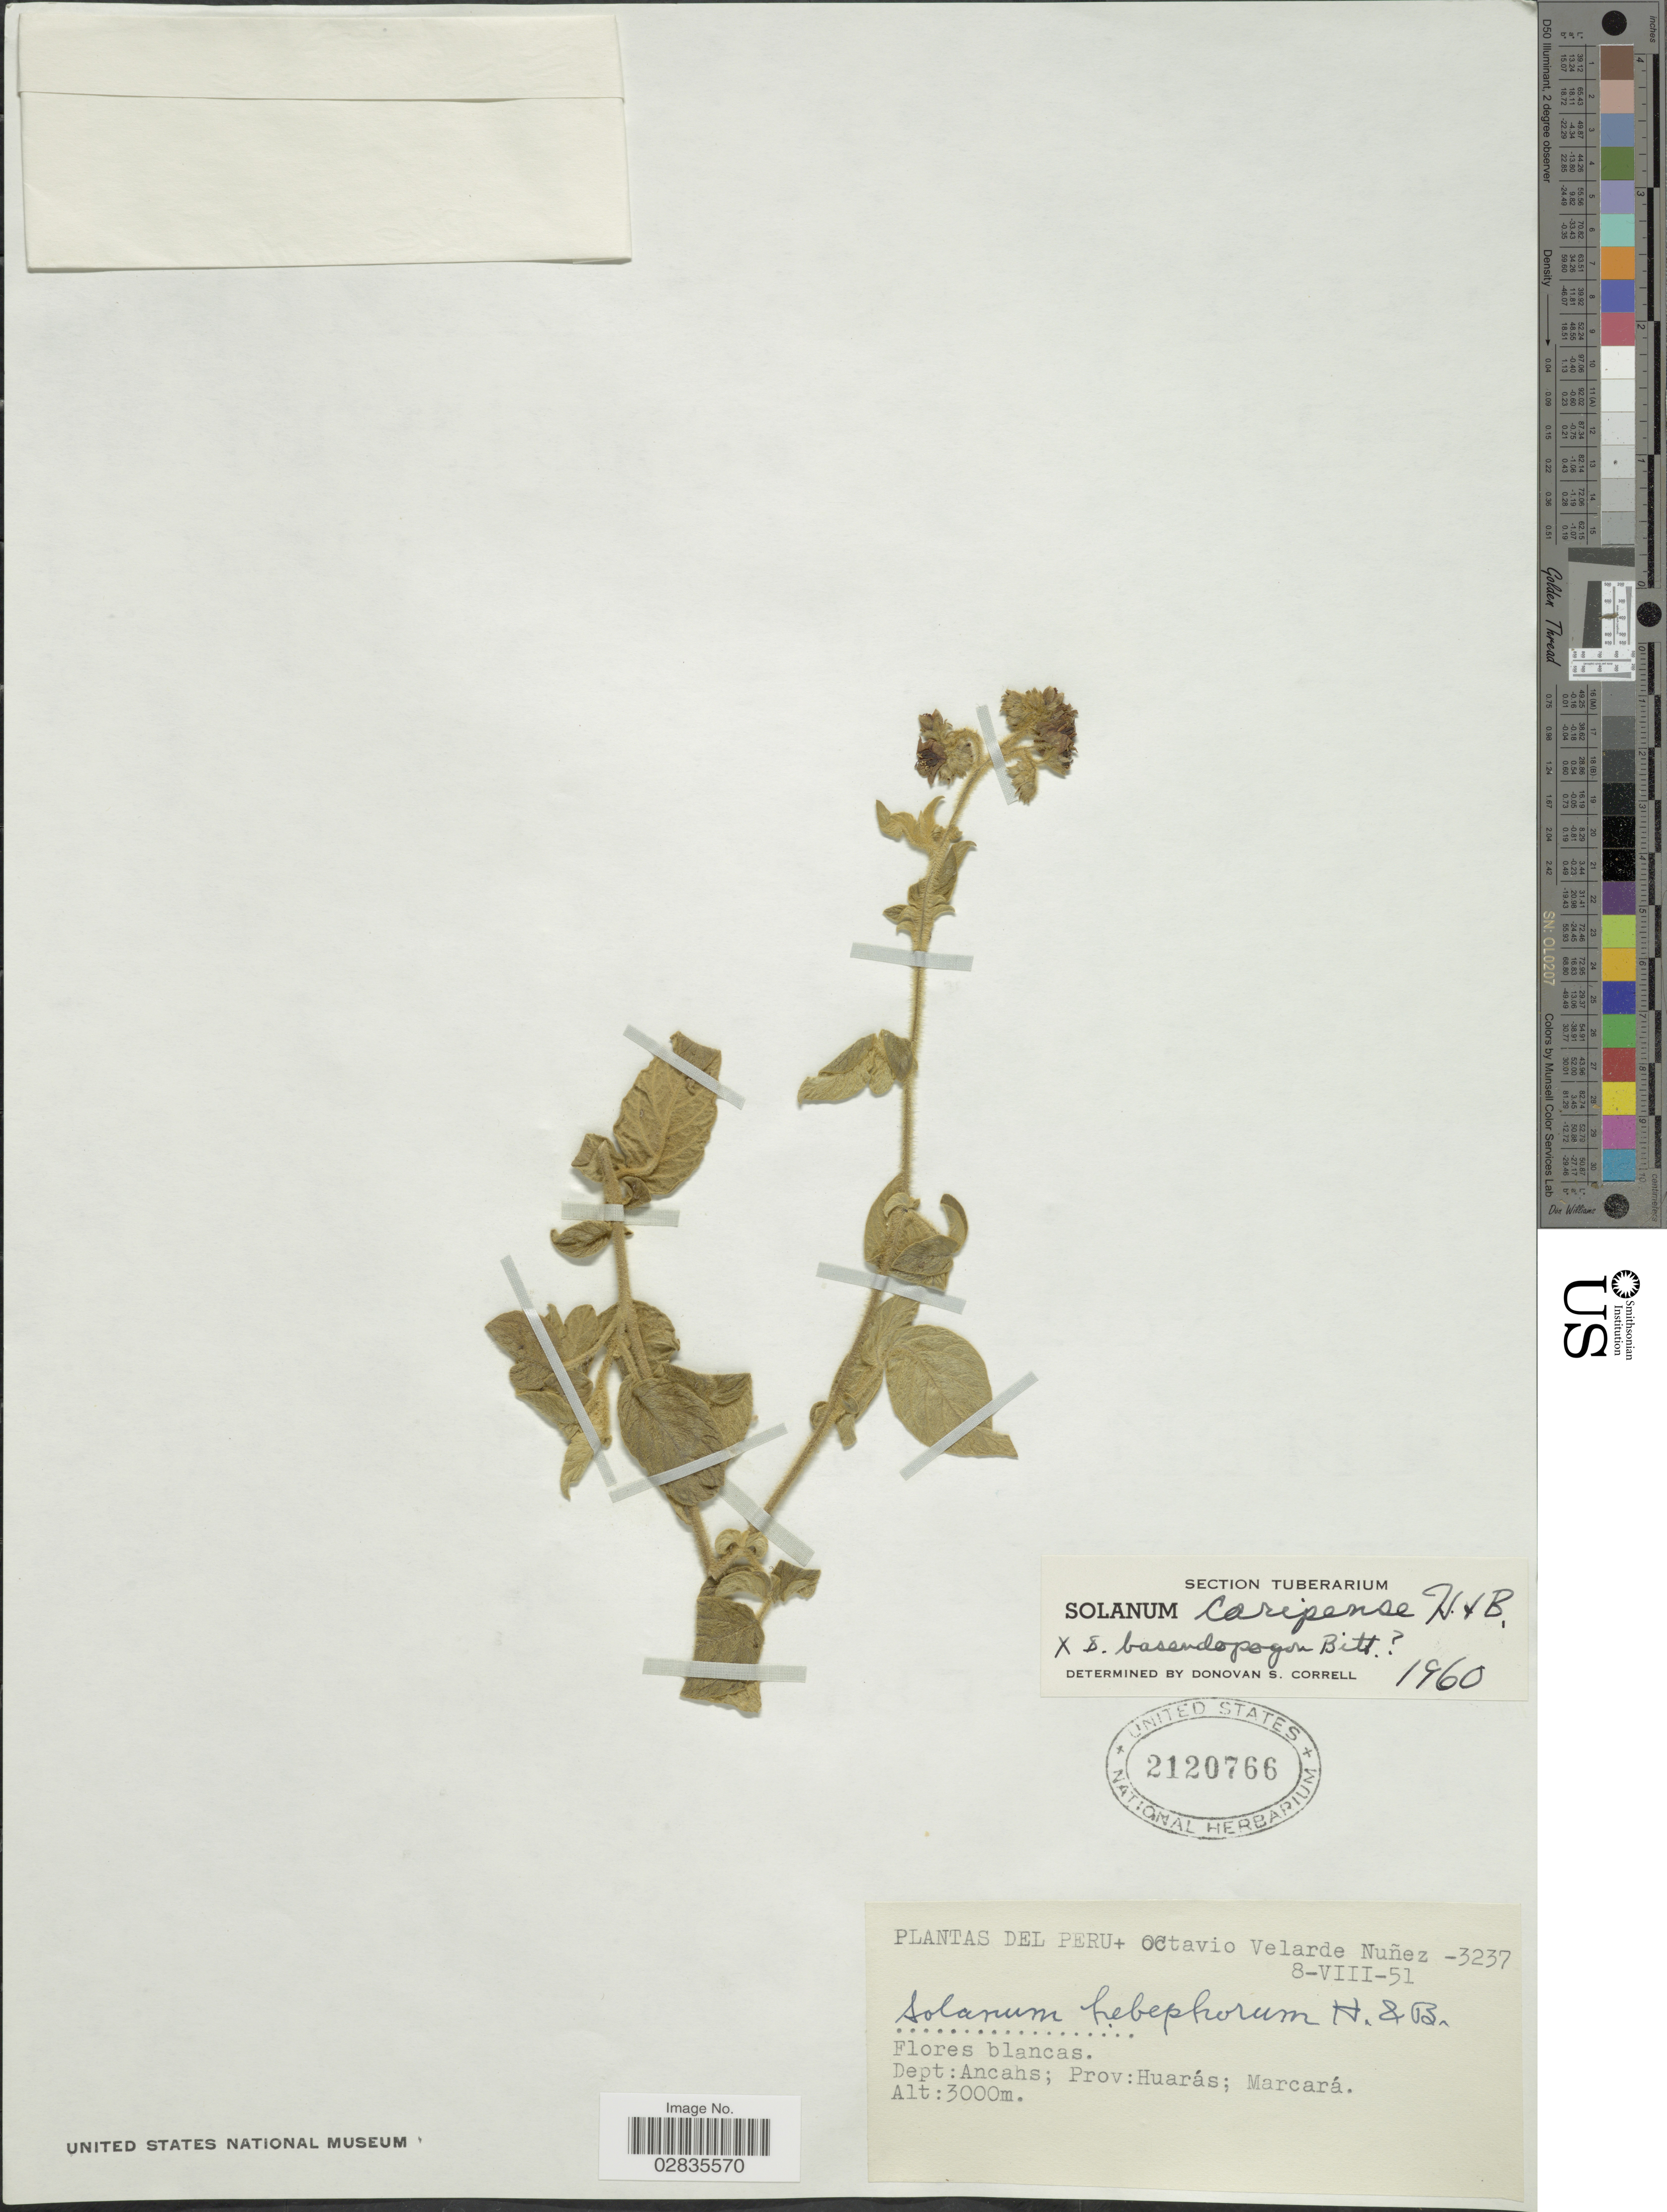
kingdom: Plantae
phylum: Tracheophyta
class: Magnoliopsida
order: Solanales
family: Solanaceae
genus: Solanum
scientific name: Solanum basendopogon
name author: Bitter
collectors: O. Velarde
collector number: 3237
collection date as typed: Transcribed d/m/y: 8/8/51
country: Peru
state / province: Ancash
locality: Dept: Ancahs; Prov: Huarás; Marcará.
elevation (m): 3000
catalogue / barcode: US 2120766